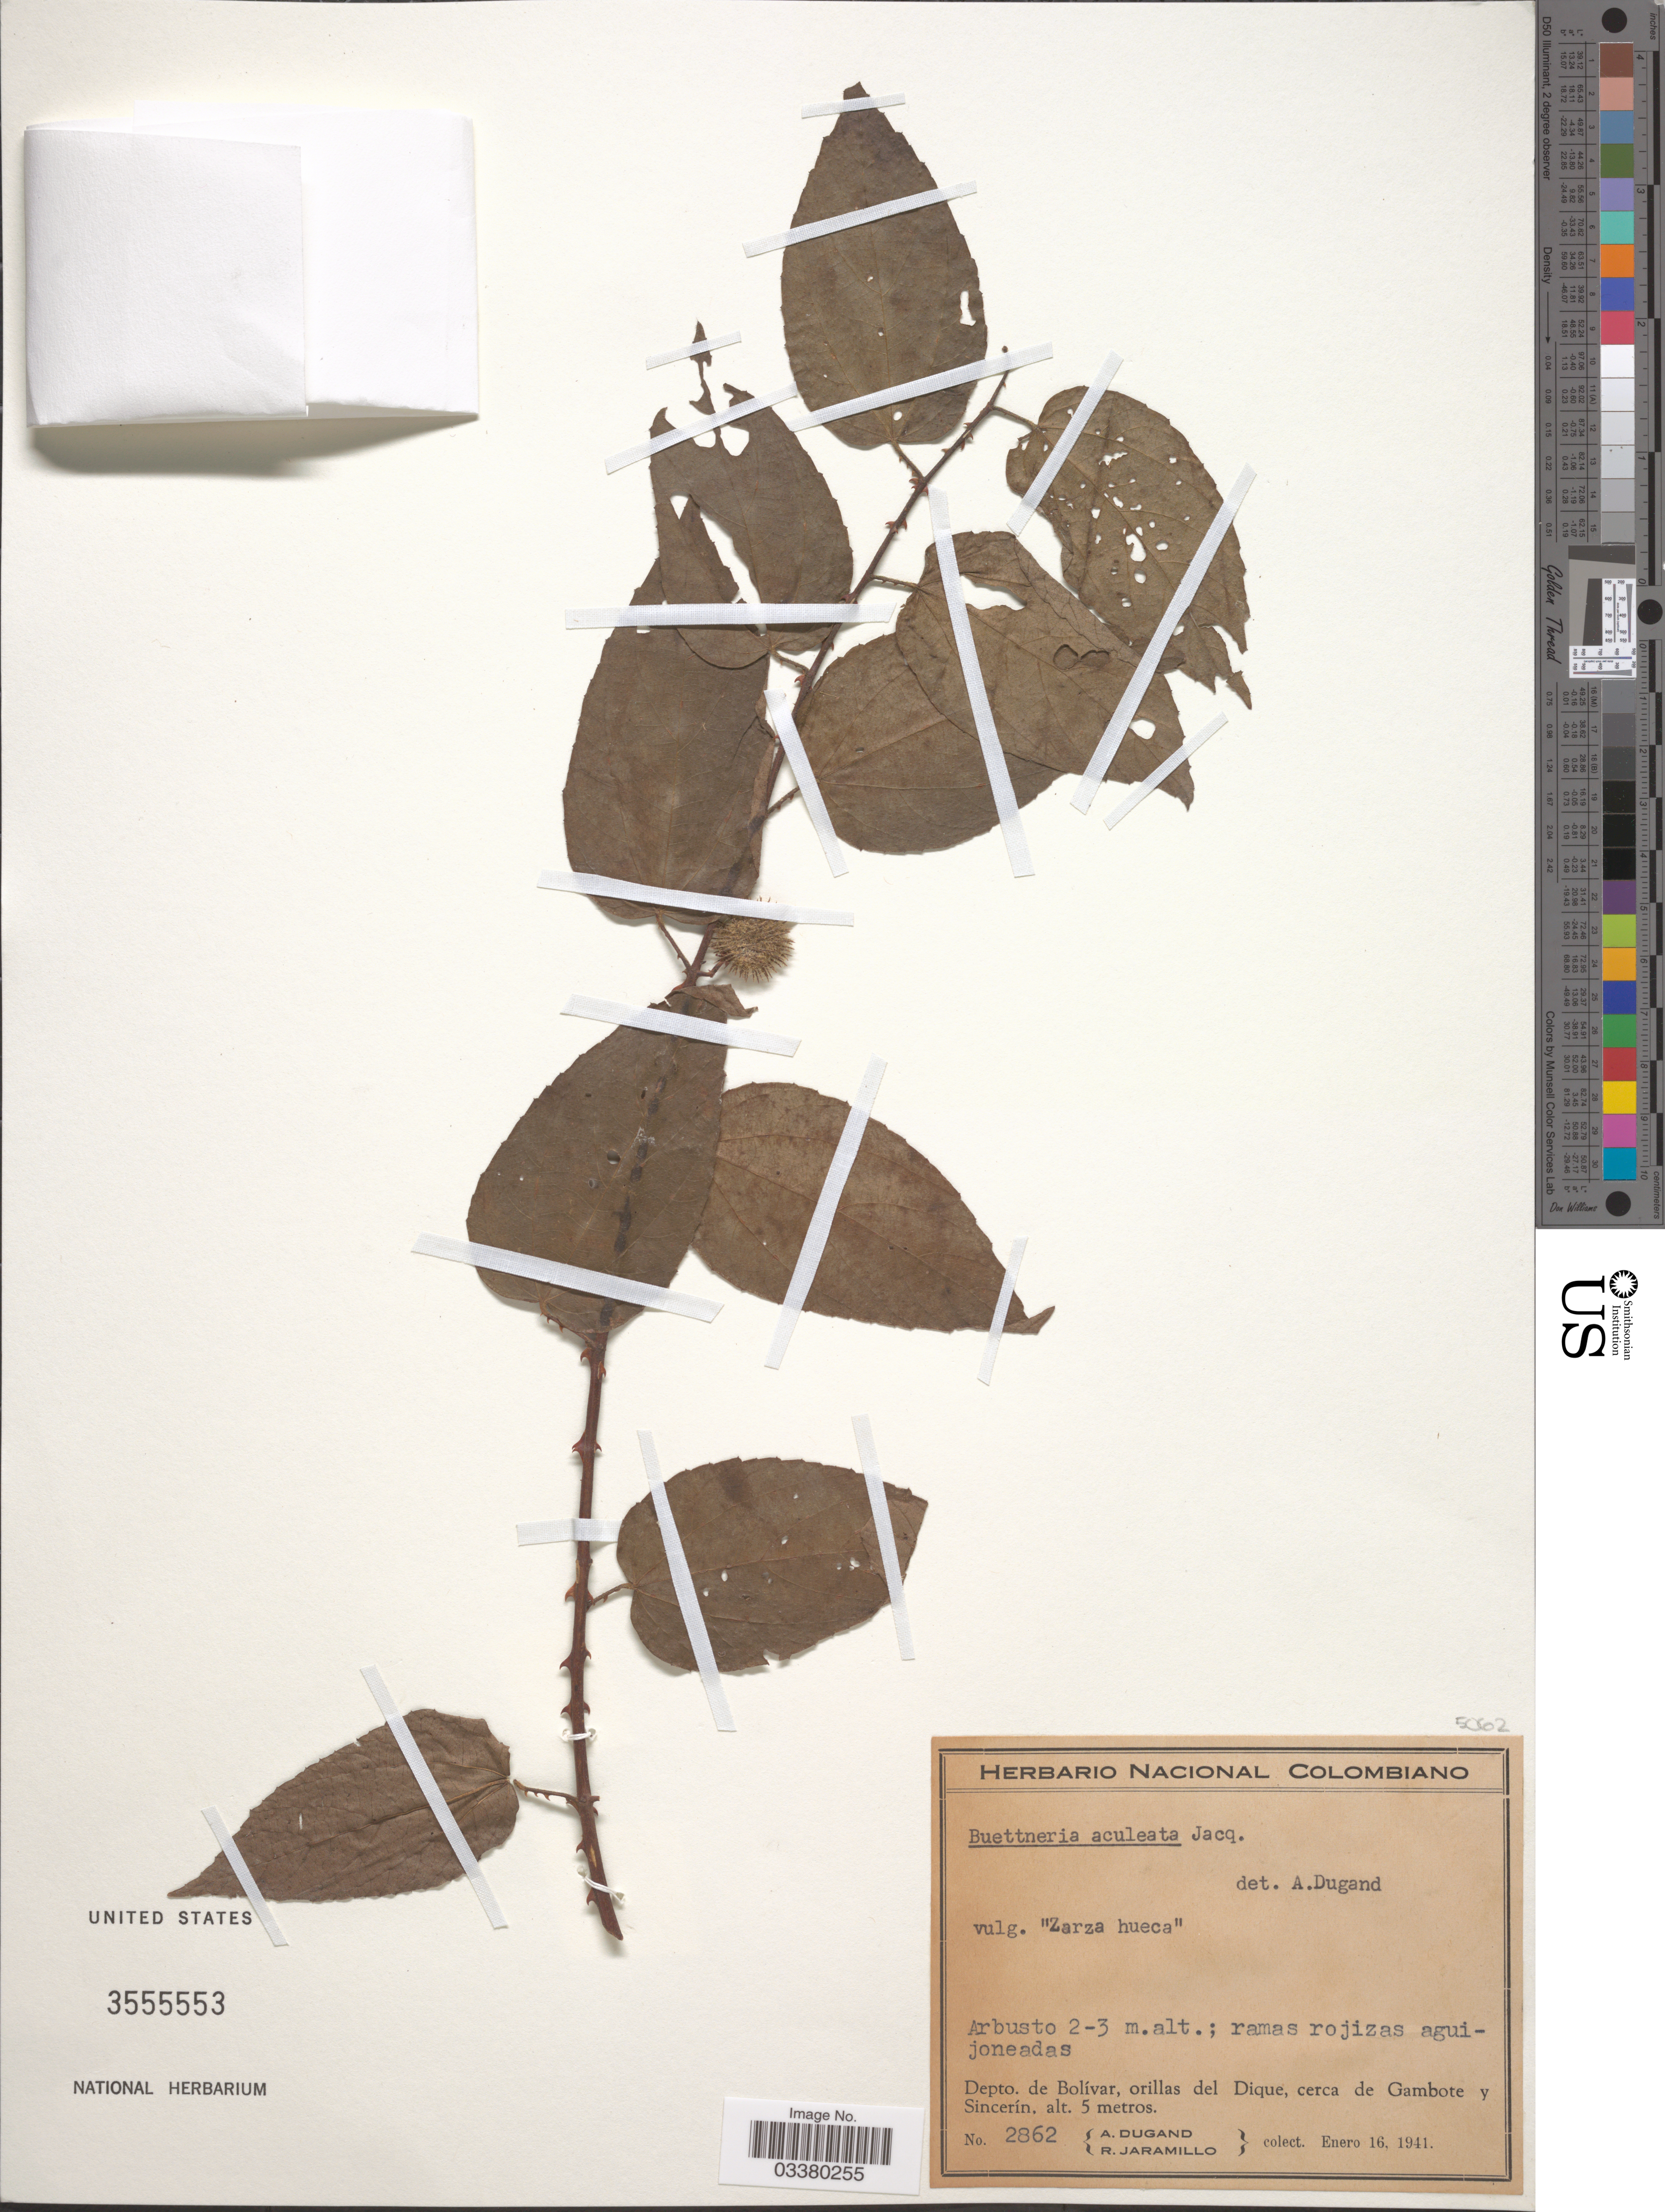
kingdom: Plantae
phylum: Tracheophyta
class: Magnoliopsida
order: Malvales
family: Malvaceae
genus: Byttneria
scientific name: Byttneria aculeata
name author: (Jacq.) Jacq.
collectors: A. Dugand & R. Jaramillo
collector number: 2862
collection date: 1941-01-16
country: Colombia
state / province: Bolívar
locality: Depto. de Bolívar, orillas del Dique, cerca de Gambote y Sincerín.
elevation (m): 5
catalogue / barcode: US 3555553